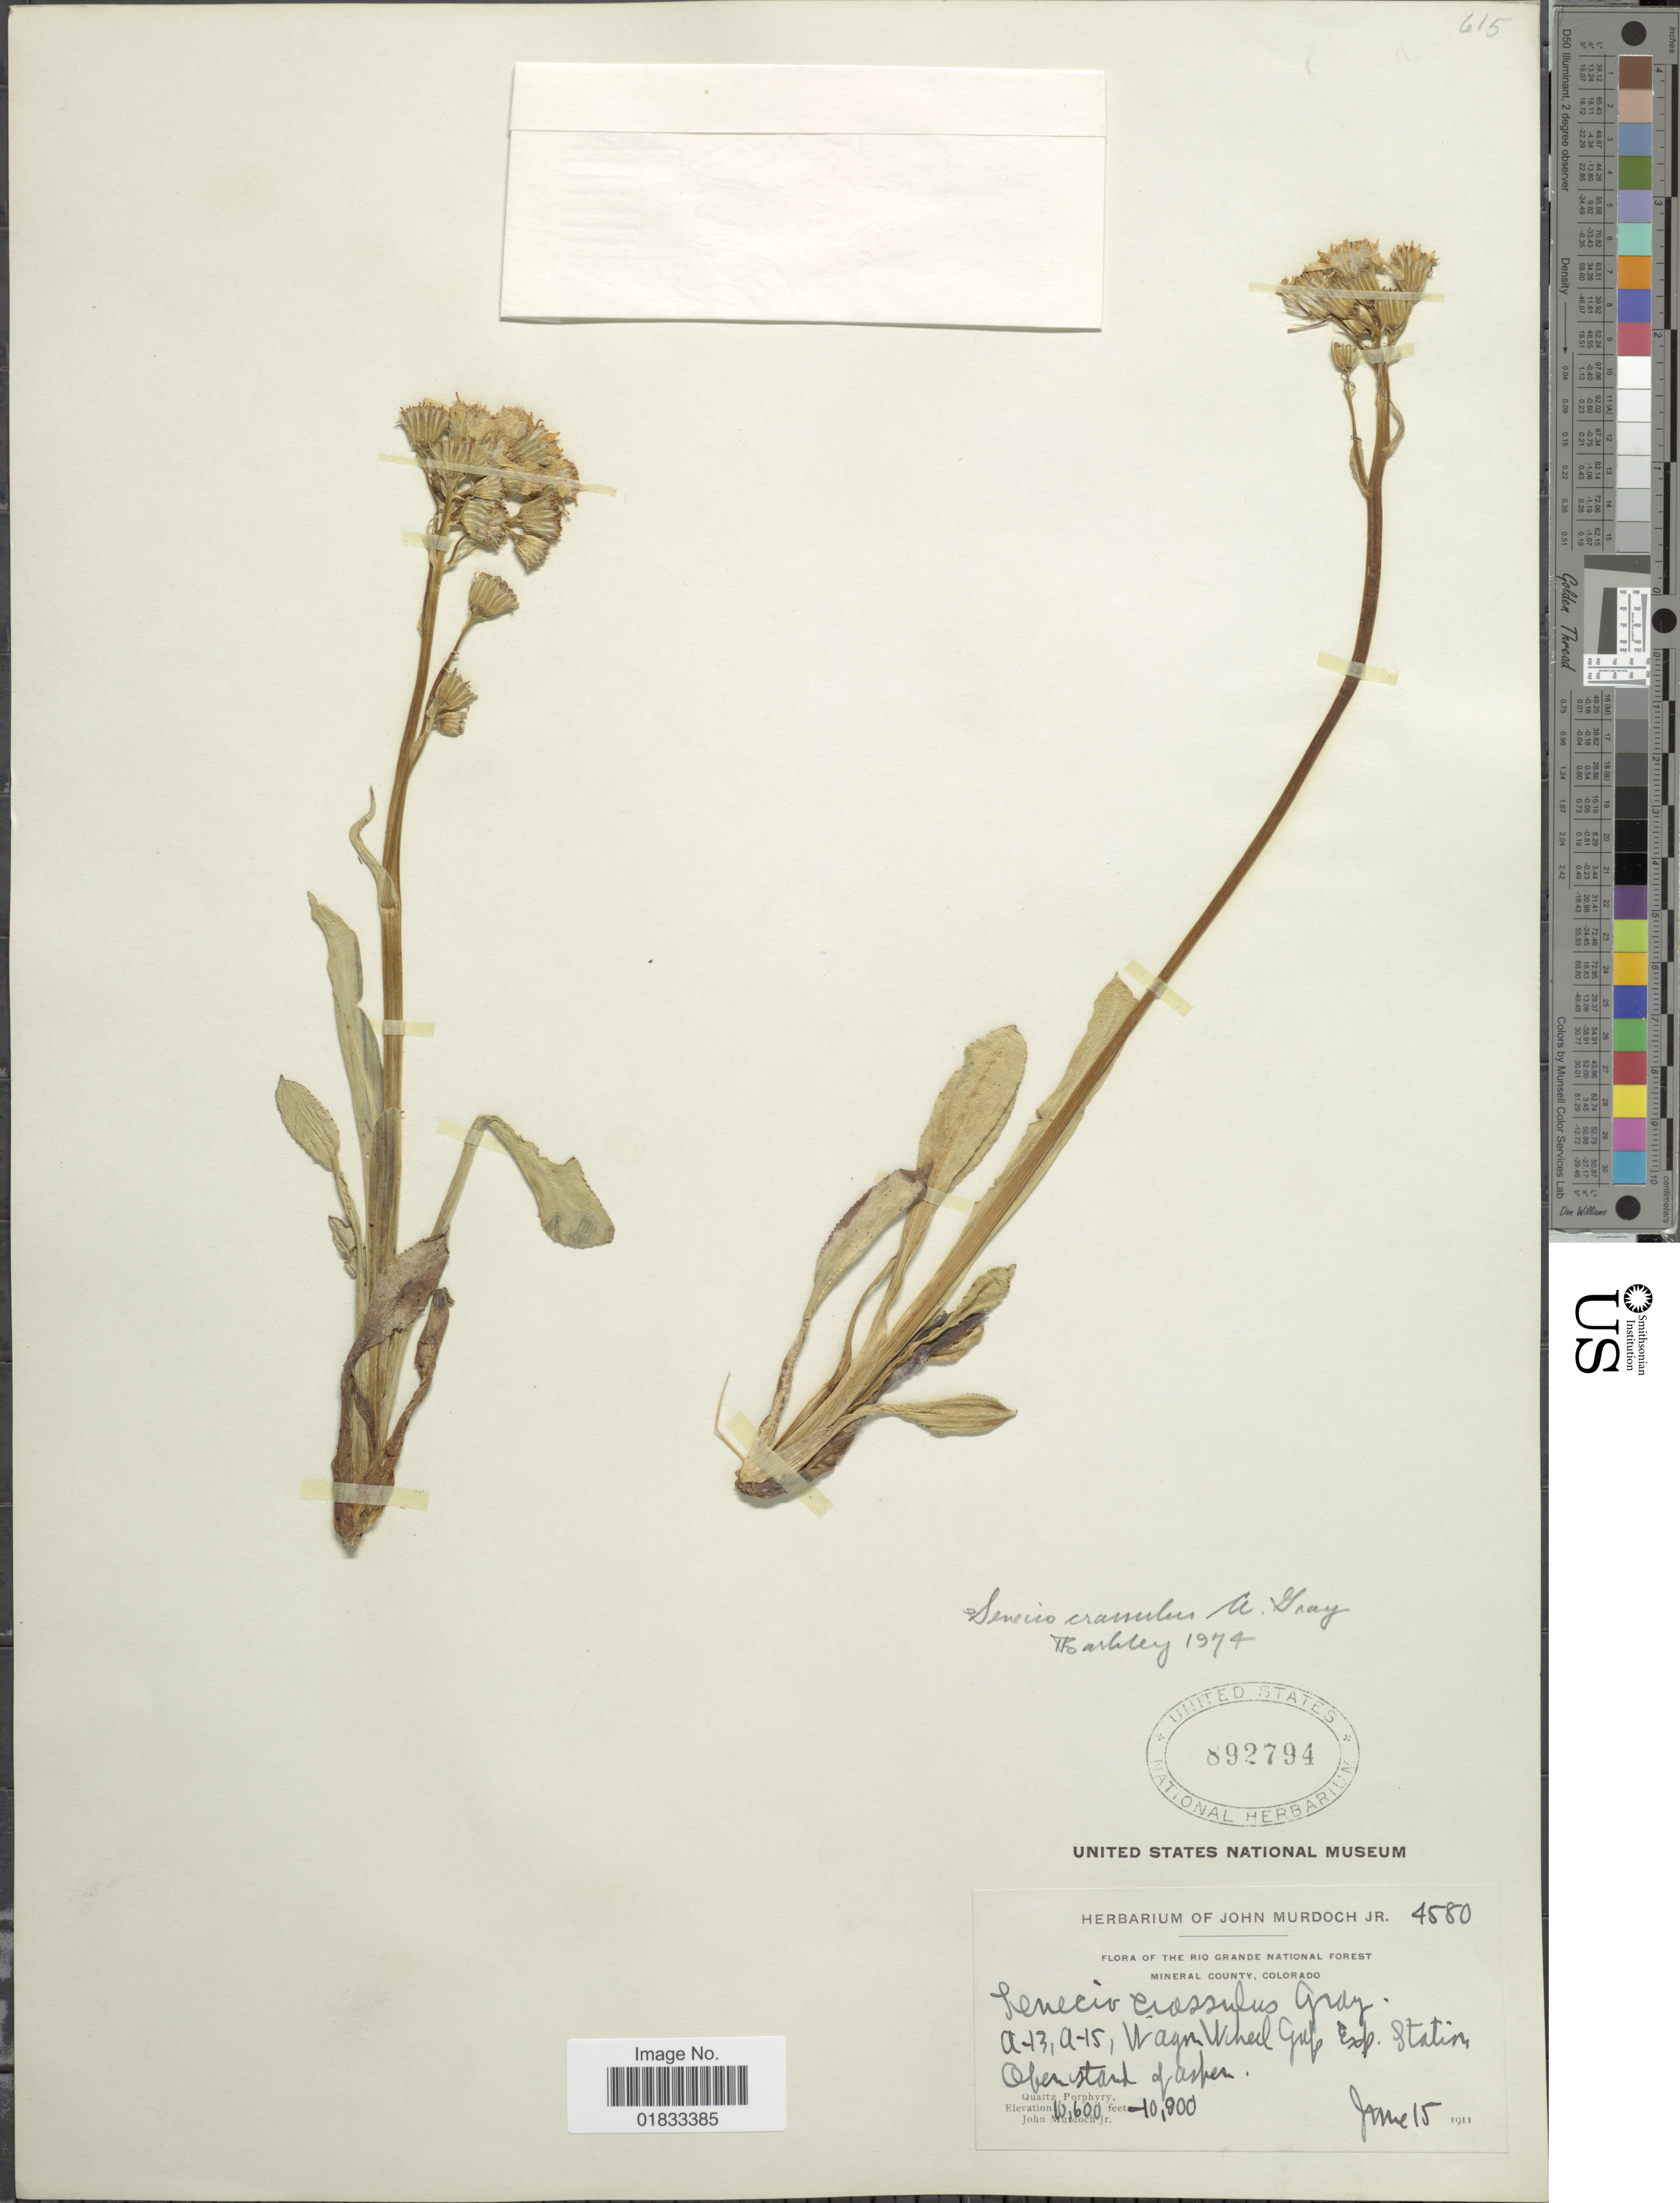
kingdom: Plantae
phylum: Tracheophyta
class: Magnoliopsida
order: Asterales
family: Asteraceae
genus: Senecio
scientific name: Senecio crassulus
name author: A. Gray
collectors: J. Murdoch Jr.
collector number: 4580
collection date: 1911-06-15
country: United States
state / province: Colorado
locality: Rio Grande National Forest, Mineral County, a-13, a-15. Wagn Wheel Gap Exp. Station, after stand of ash.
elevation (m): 3231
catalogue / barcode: US 892794